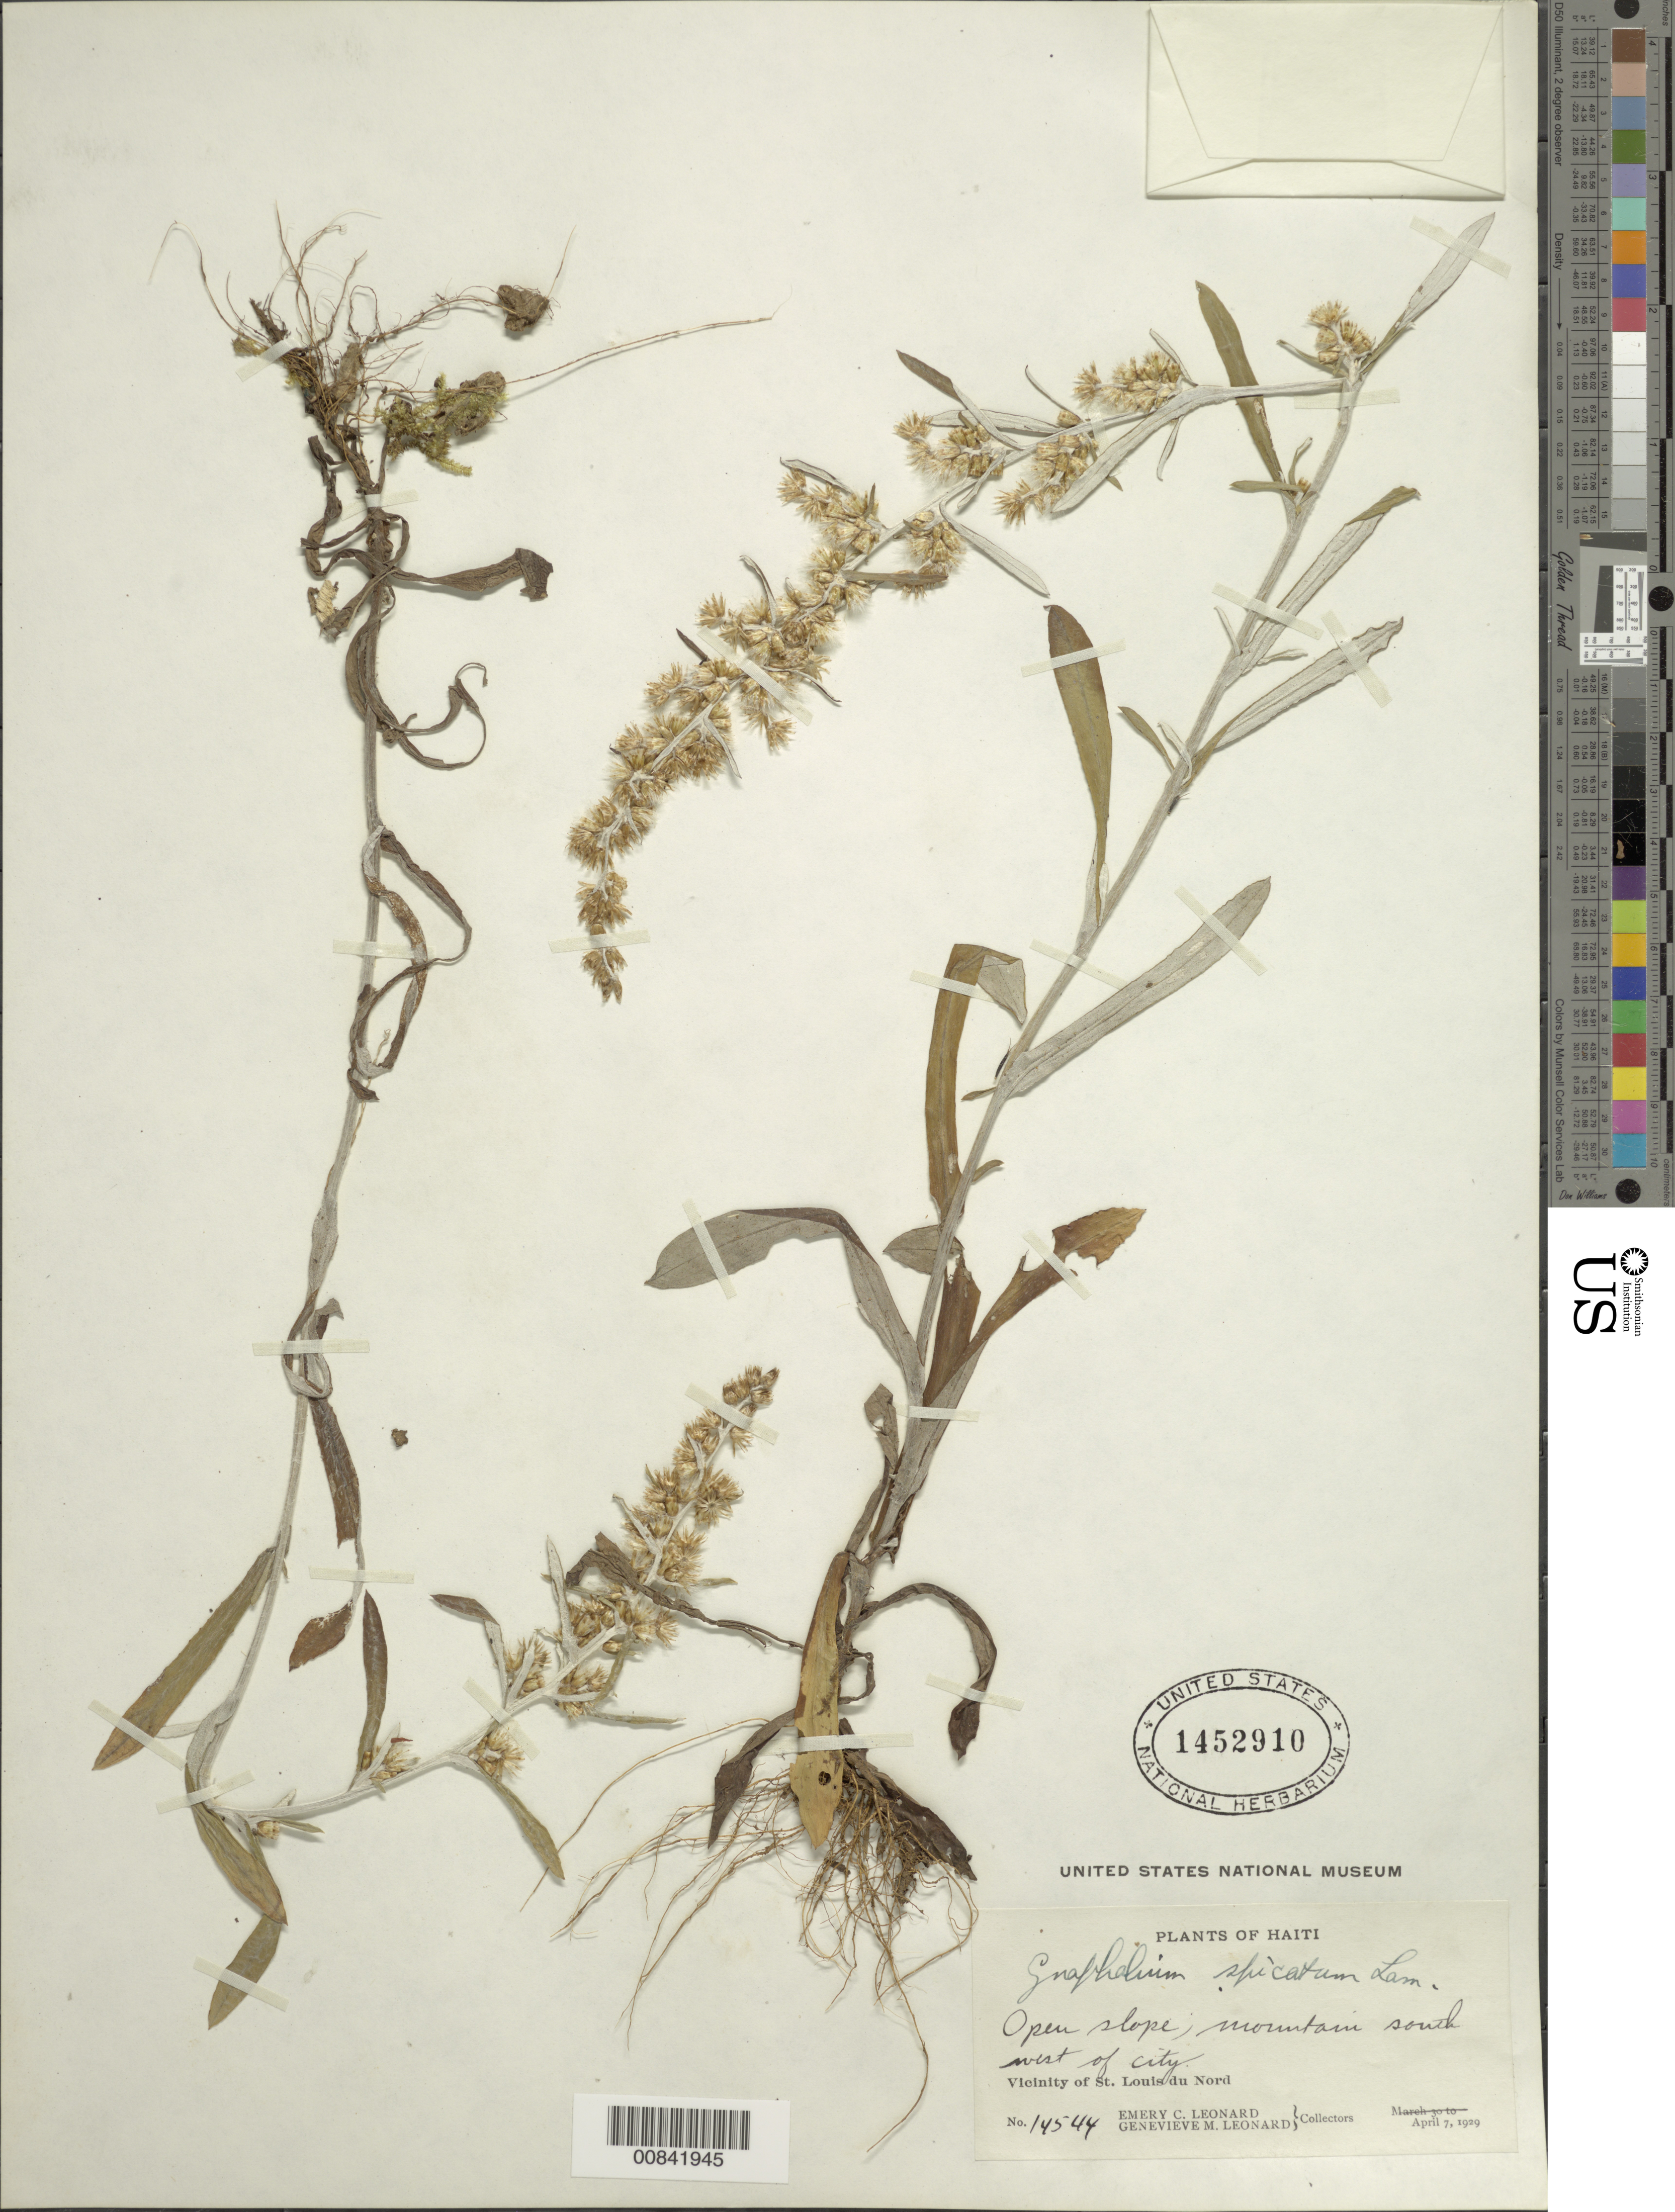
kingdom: Plantae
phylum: Tracheophyta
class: Magnoliopsida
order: Asterales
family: Asteraceae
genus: Gamochaeta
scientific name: Gamochaeta coarctata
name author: (Willd.) Kerguélen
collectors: E. C. Leonard & G. M. Leonard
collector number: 14544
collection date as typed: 07 Apr 1929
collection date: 1929-04-07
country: Haiti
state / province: Nord-Ouest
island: Hispaniola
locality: Vicinity of St. Louis du Nord, SW of city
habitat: Open mountain slope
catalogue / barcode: US 1452910